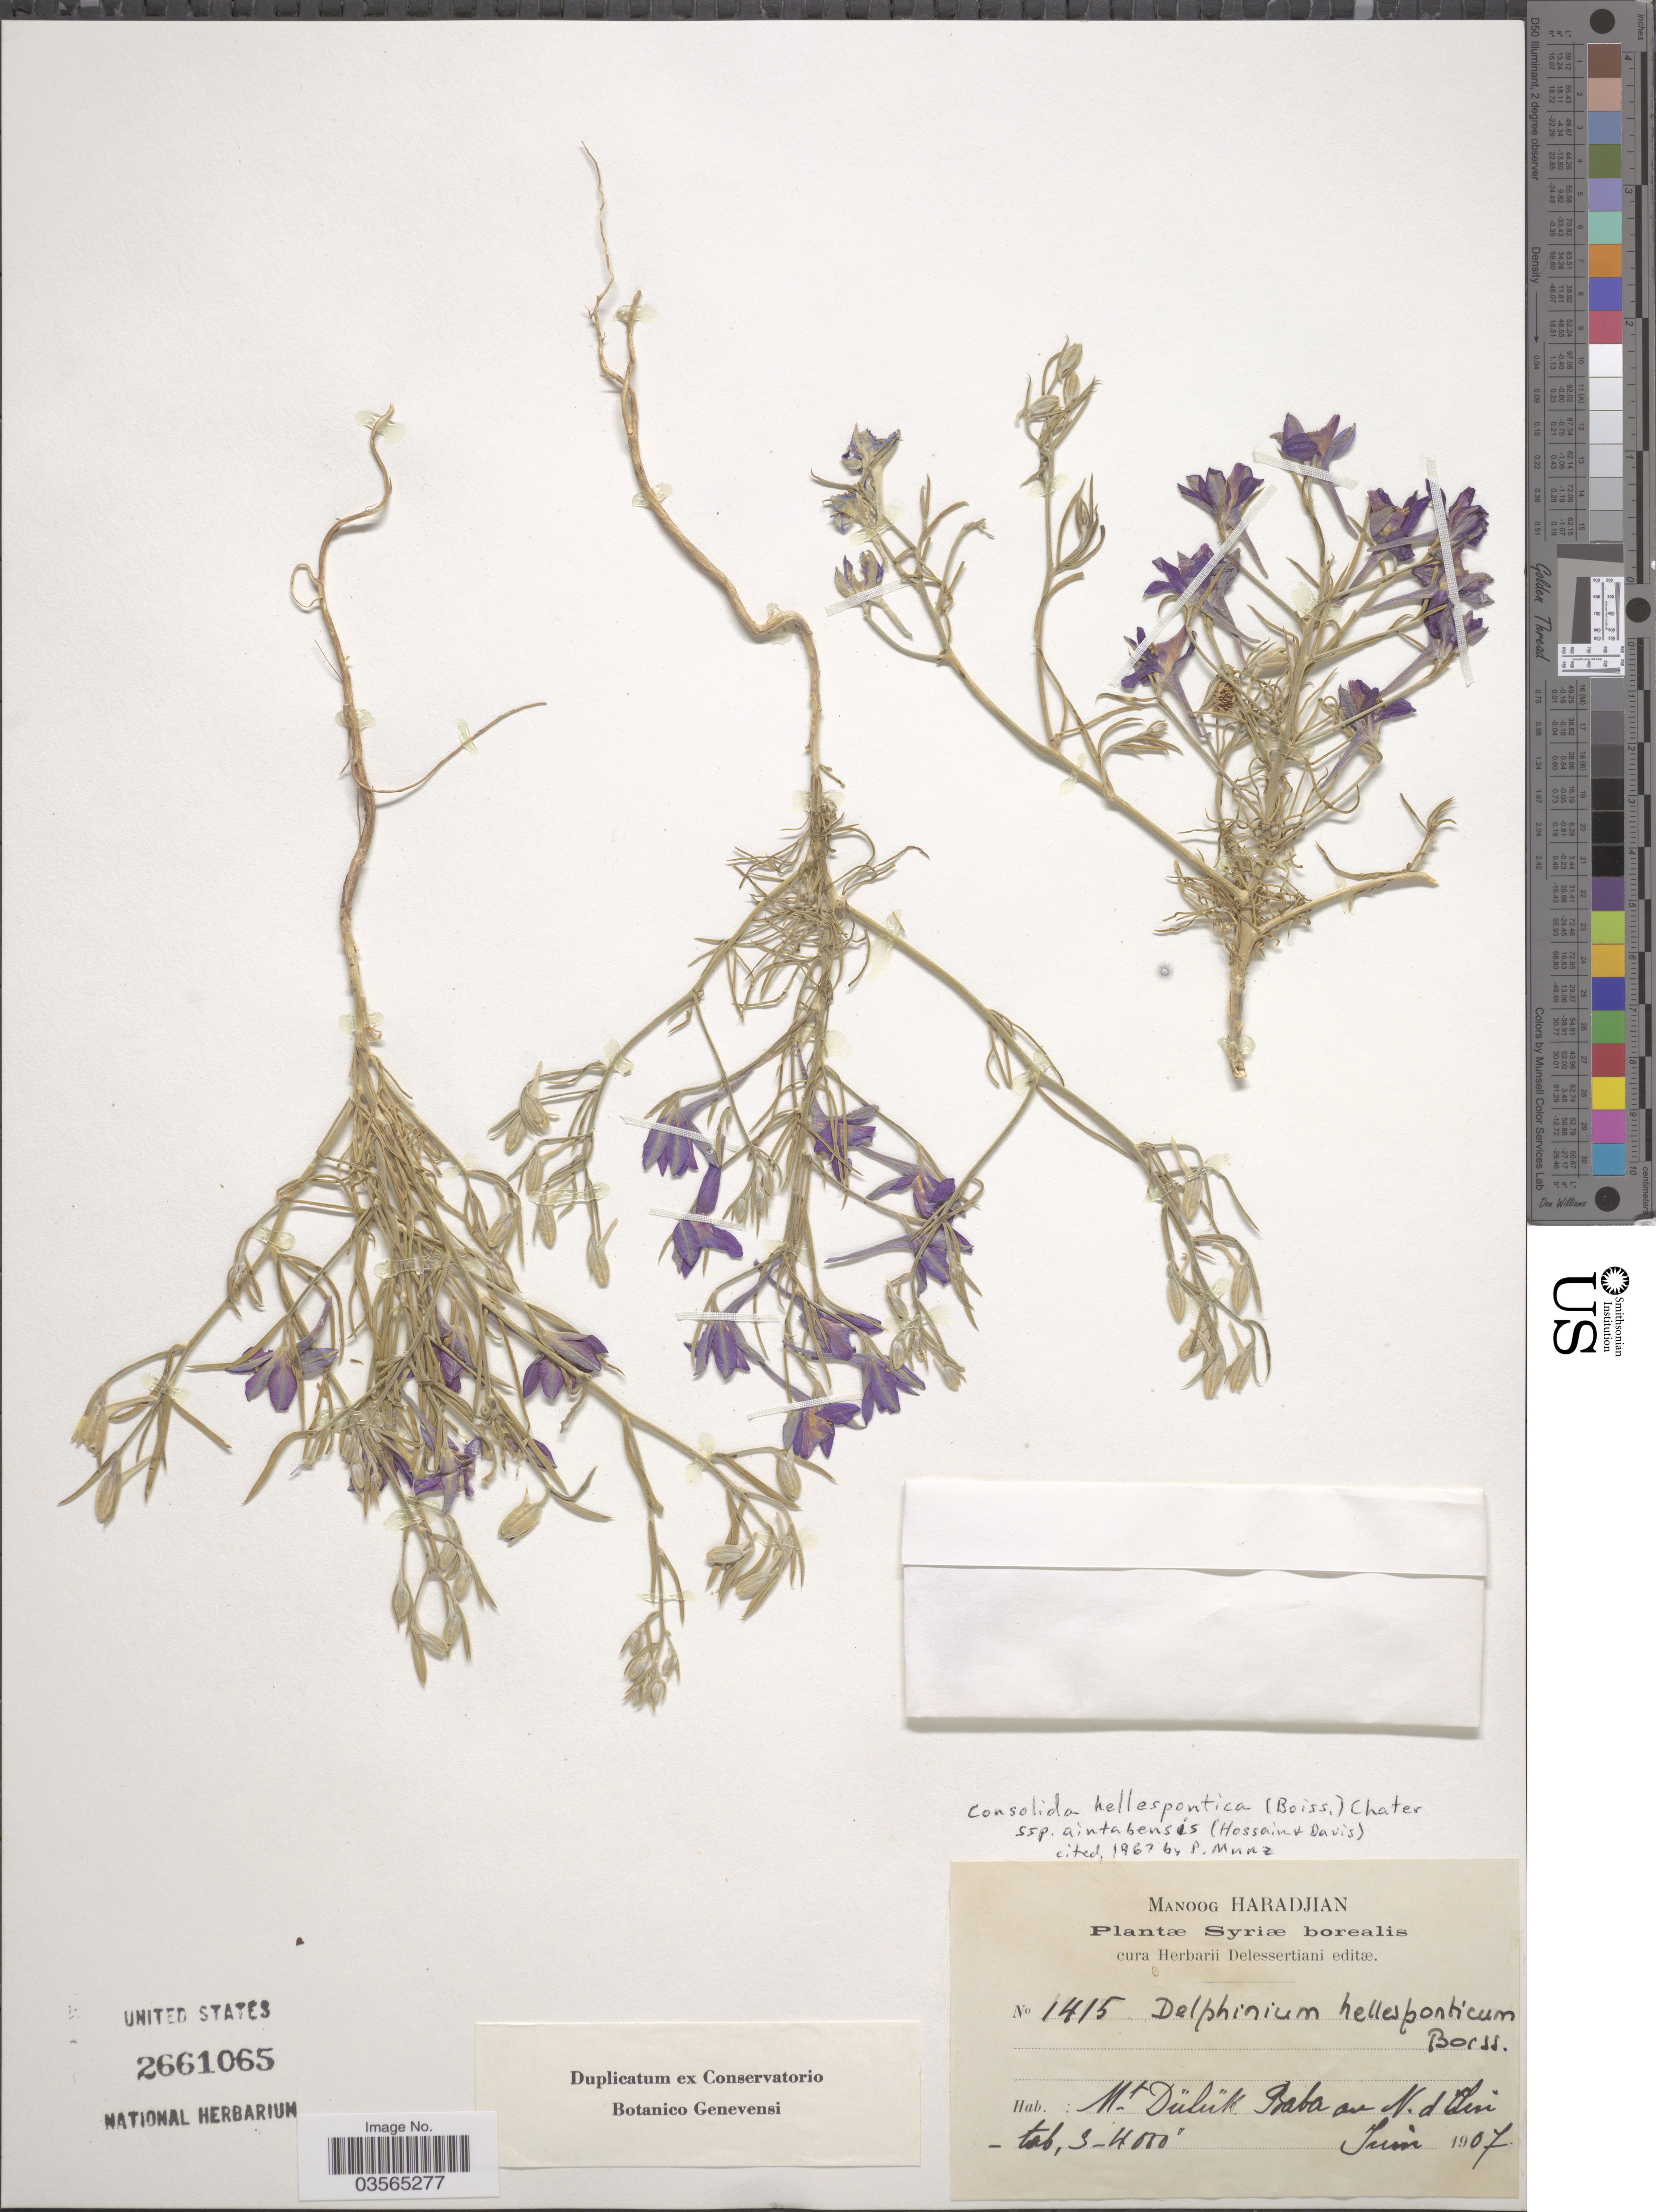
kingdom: Plantae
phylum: Tracheophyta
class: Magnoliopsida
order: Ranunculales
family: Ranunculaceae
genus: Delphinium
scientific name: Delphinium hellesponticum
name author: Boiss.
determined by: Strong, Mark T., (BOT), Smithsonian Institution - National Museum of Natural History (UNITED STATES)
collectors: M. Haradjian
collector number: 1415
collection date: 1907-06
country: Syria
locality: Syriæ borealis. Mt. Dülük. Praba [interpreted] au N. d Ain.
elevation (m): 914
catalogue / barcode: US 2661065